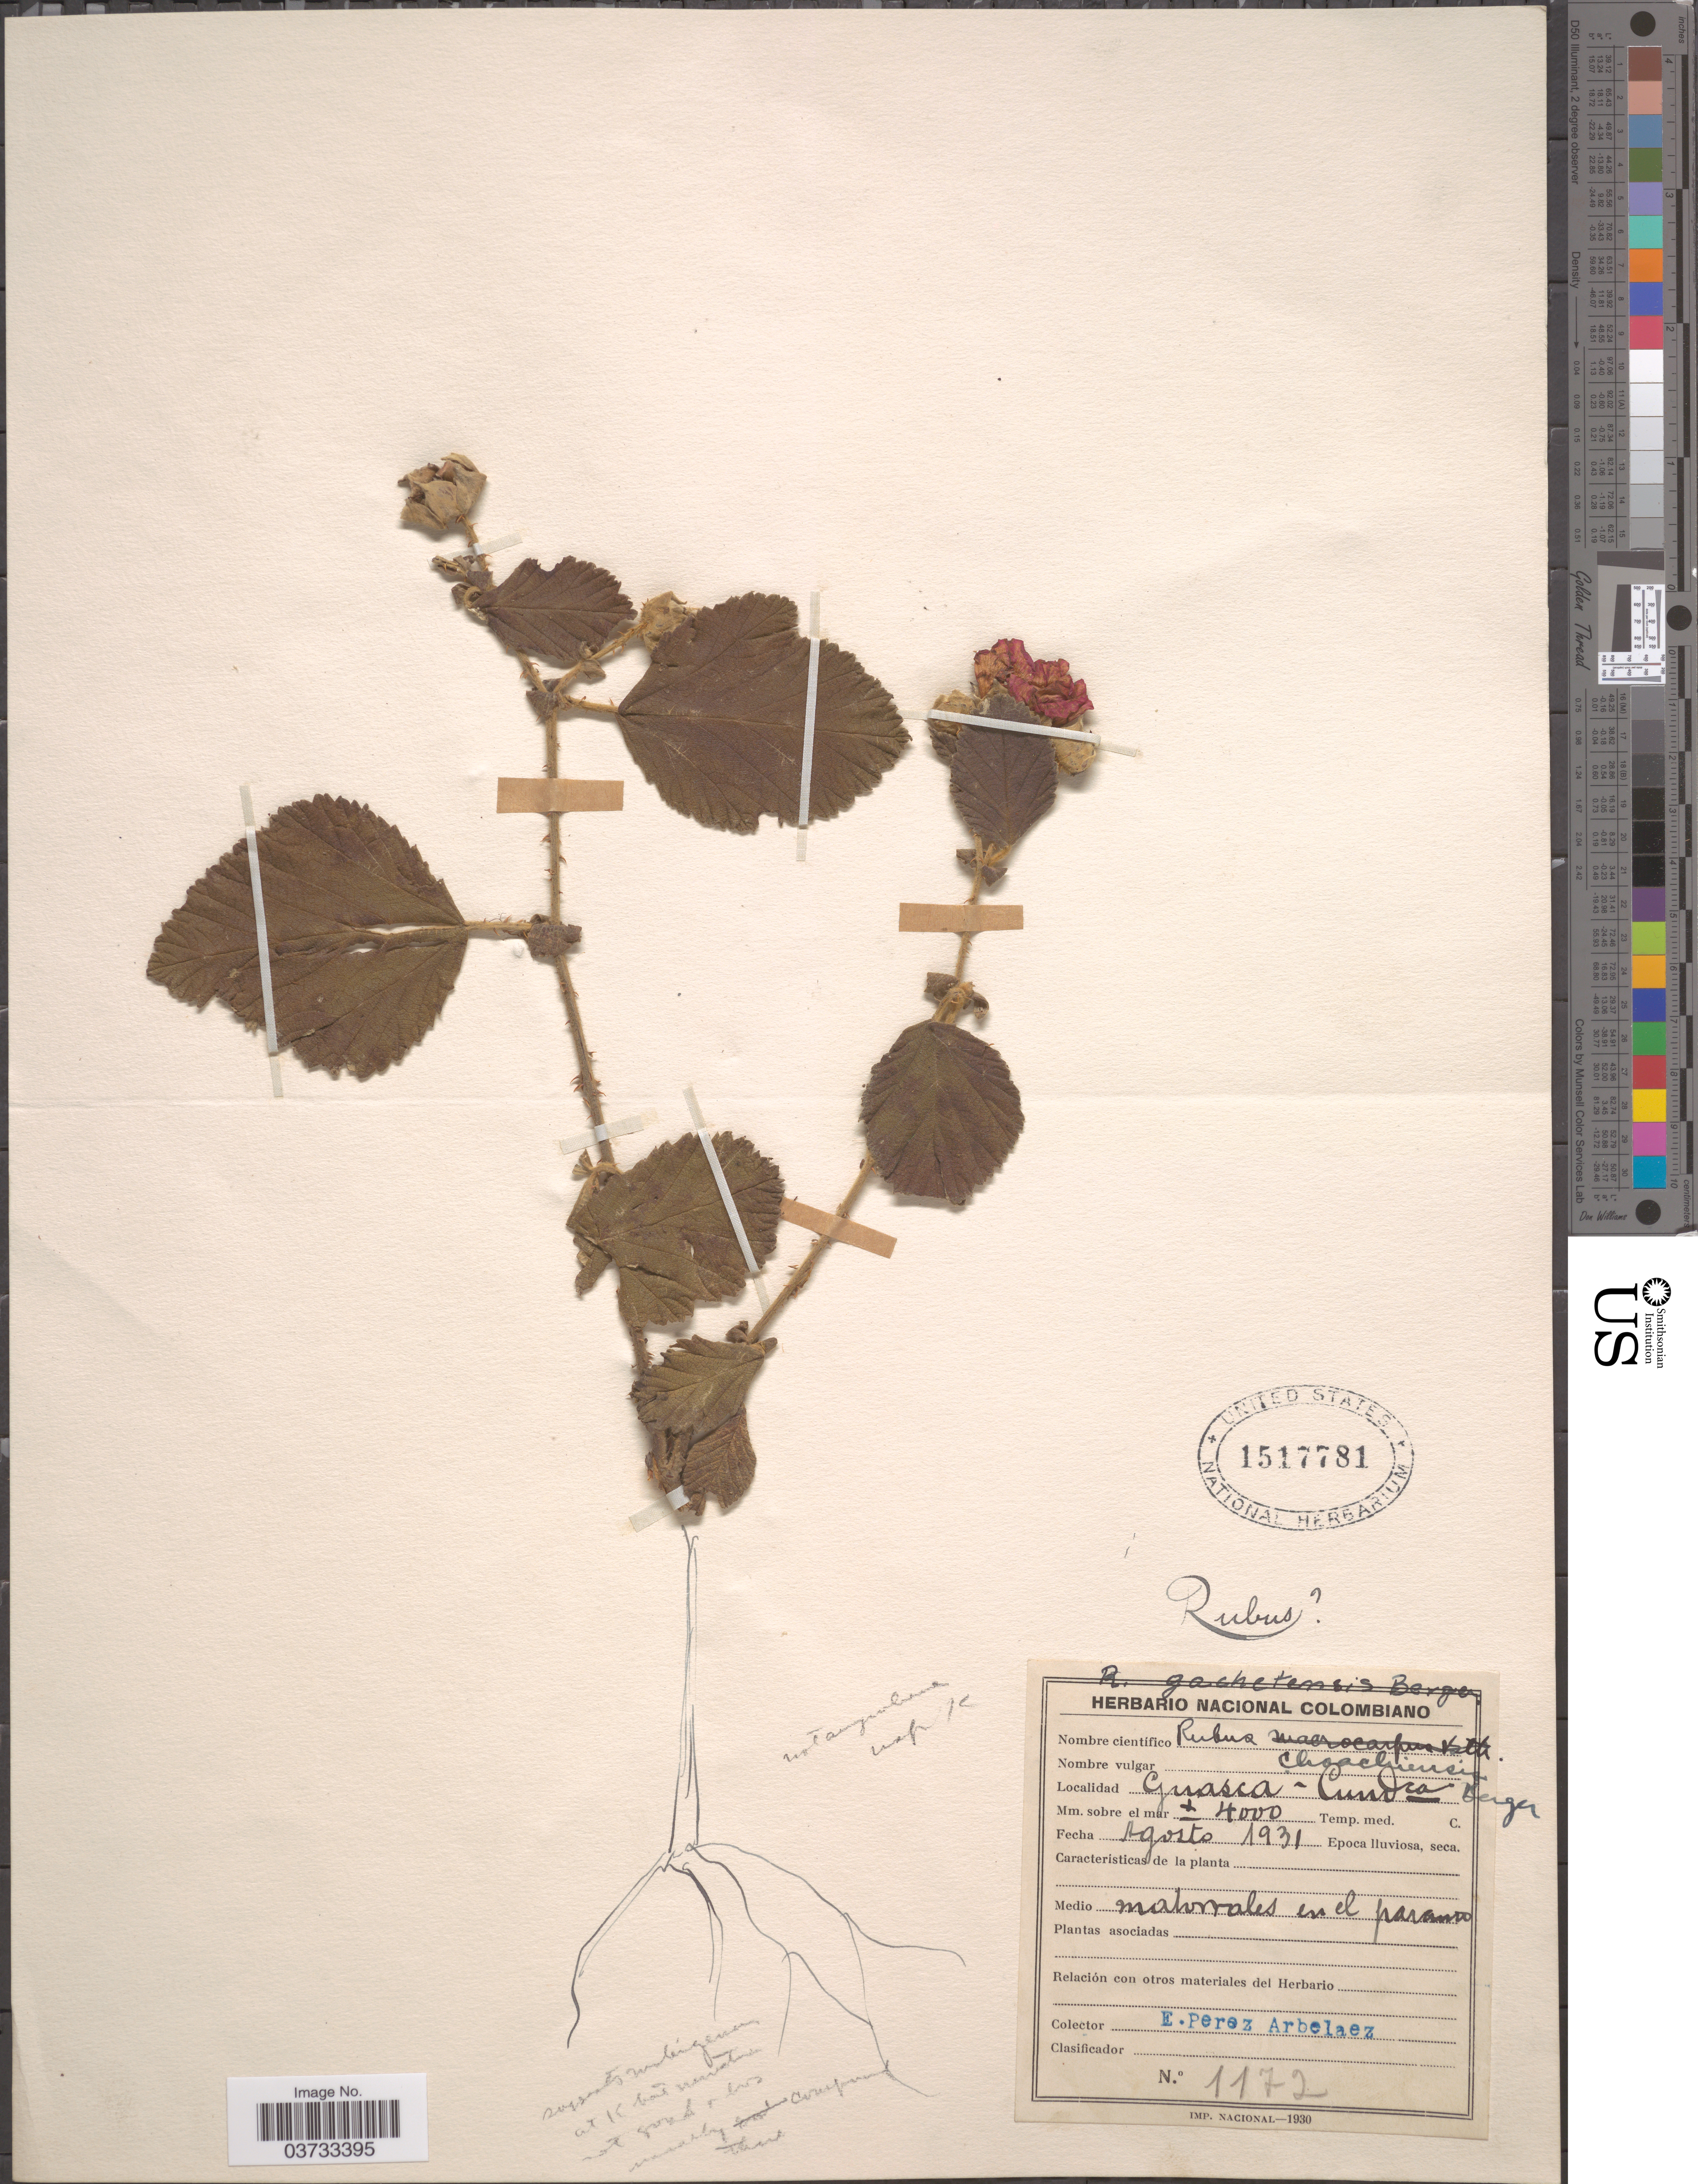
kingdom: Plantae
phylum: Tracheophyta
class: Magnoliopsida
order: Rosales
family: Rosaceae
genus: Rubus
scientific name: Rubus gachetensis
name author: A. Berger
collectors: E. Pérez Arbeláez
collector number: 1172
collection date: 1931-08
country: Colombia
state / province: Cundinamarca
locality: Guasca - Cundca.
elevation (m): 4000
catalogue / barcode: US 1517781